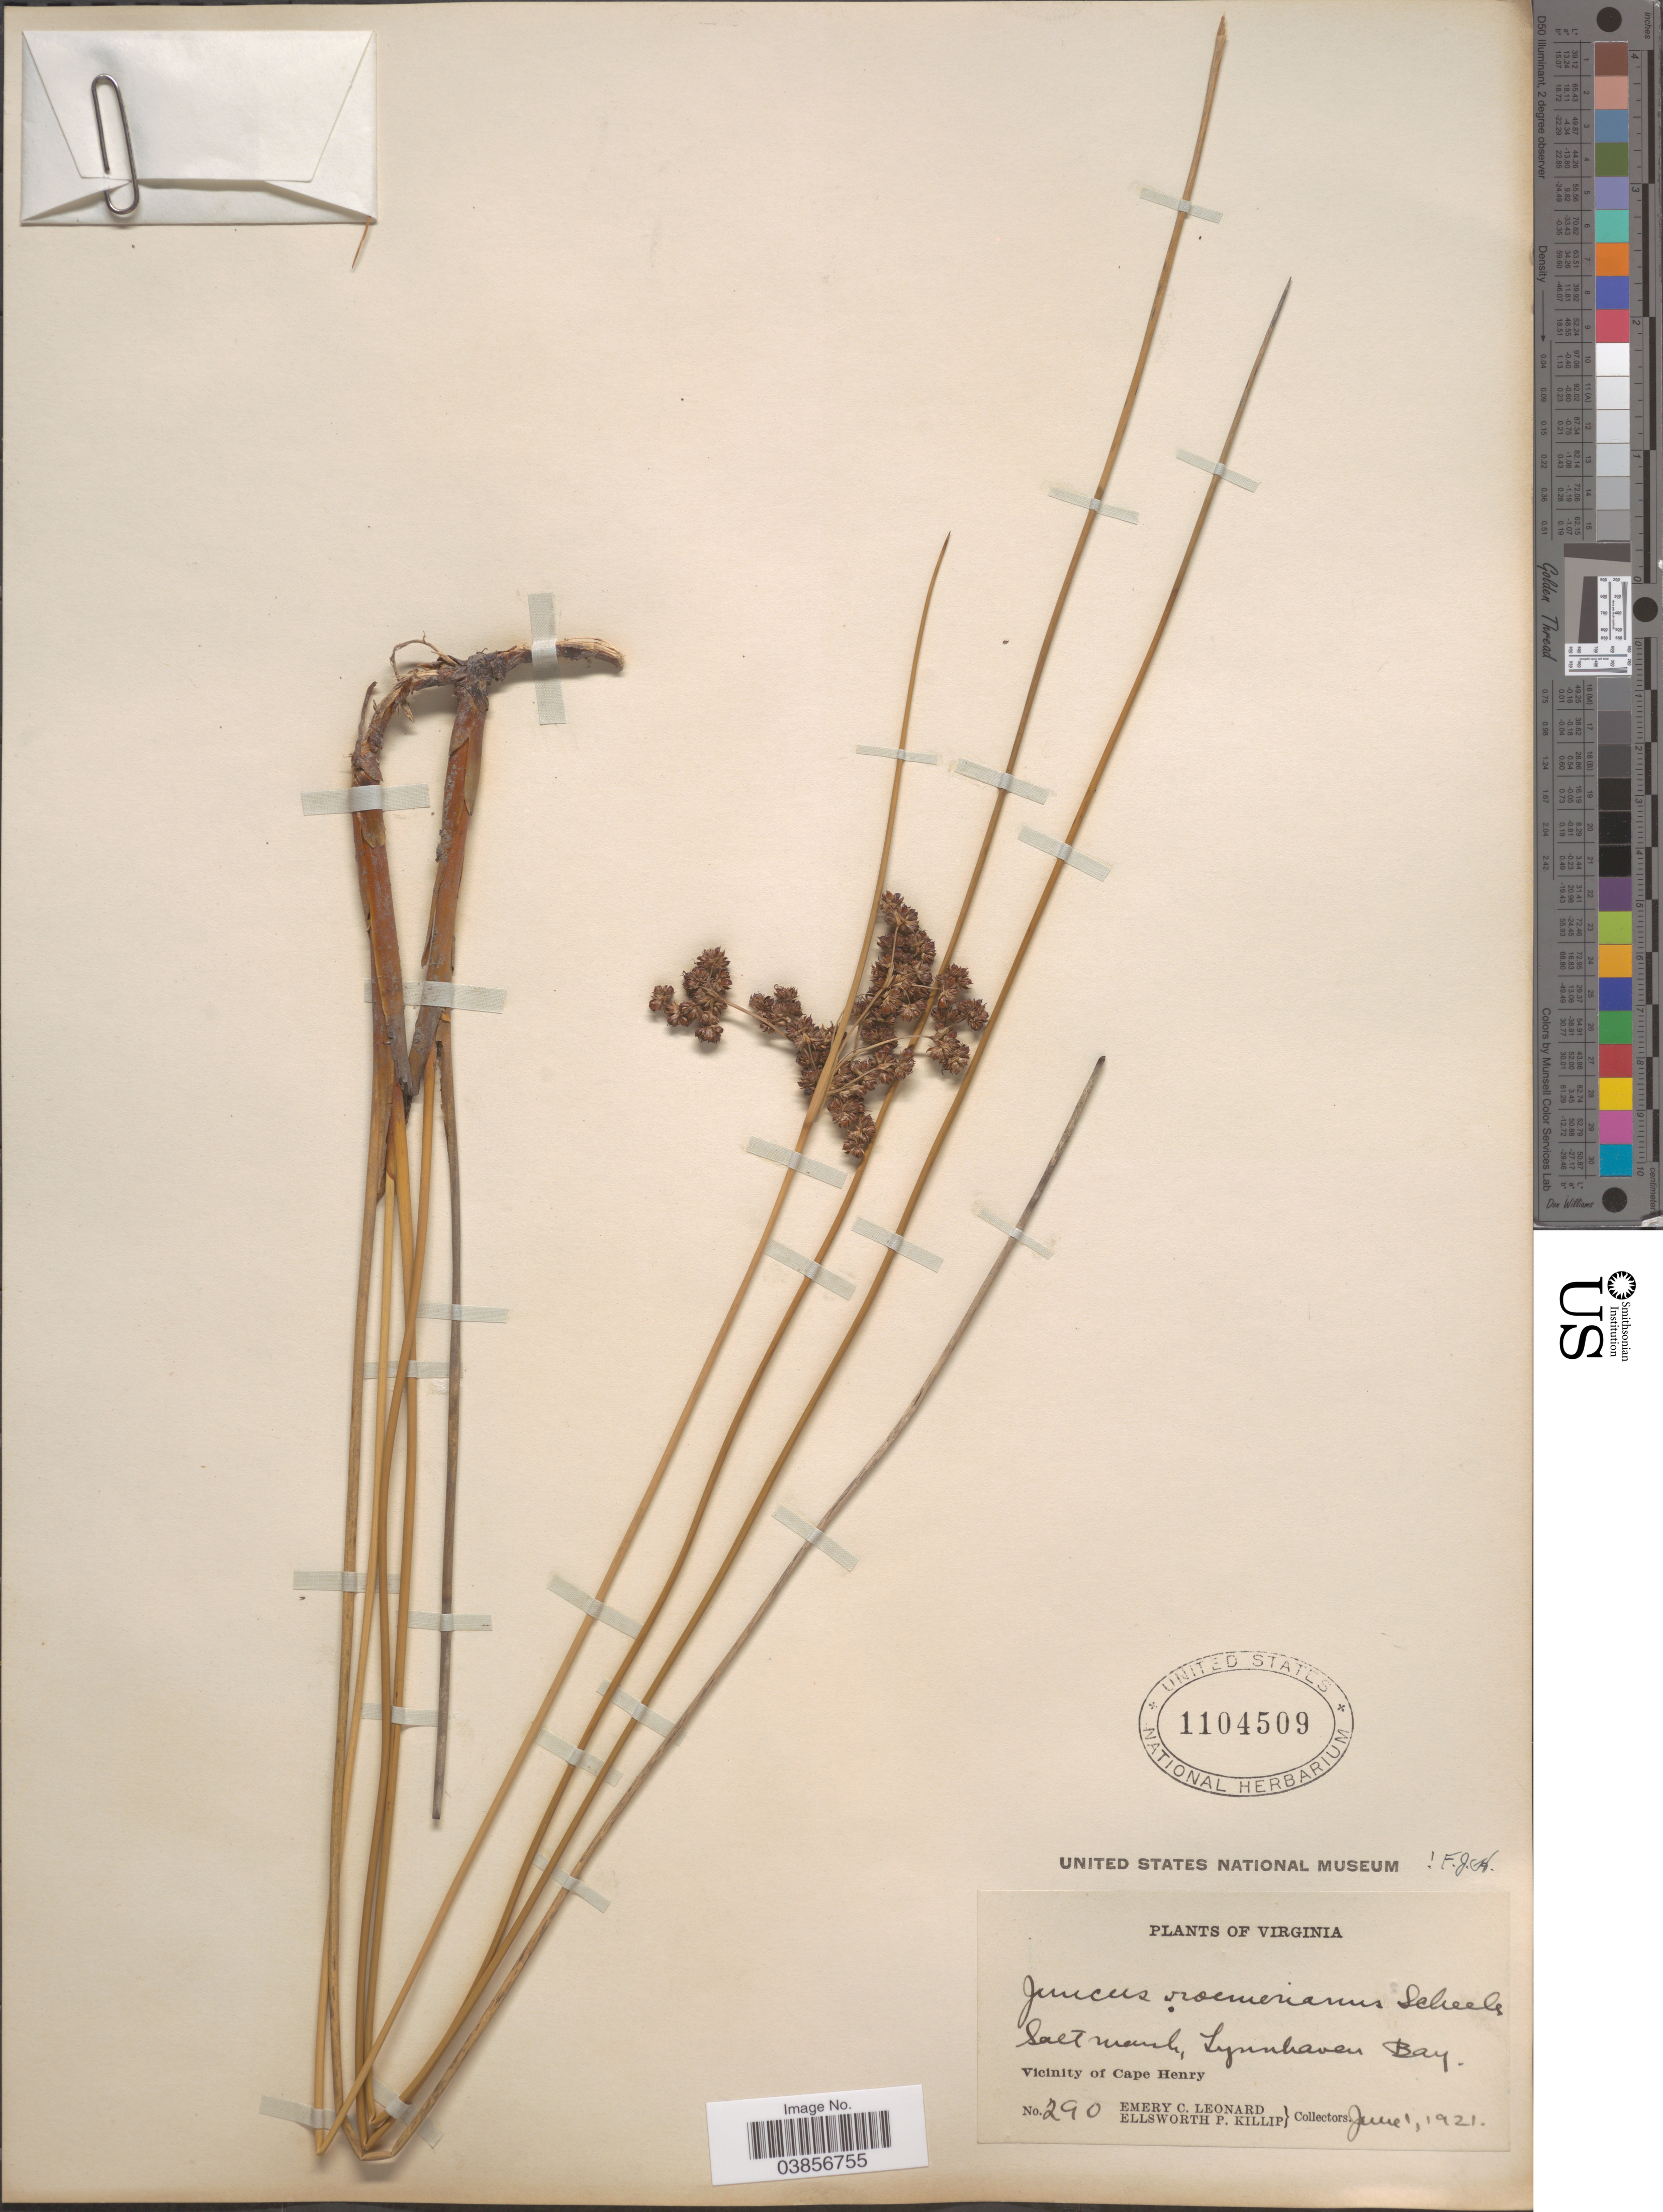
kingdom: Plantae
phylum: Tracheophyta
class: Liliopsida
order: Poales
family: Juncaceae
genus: Juncus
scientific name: Juncus roemerianus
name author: Scheele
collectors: E. C. Leonard & E. P. Killip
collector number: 290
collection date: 1921-06-01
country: United States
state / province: Virginia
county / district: City of Virginia Beach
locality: Lynnhaven Bay. Vicinity of Cape Henry.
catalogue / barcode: US 1104509